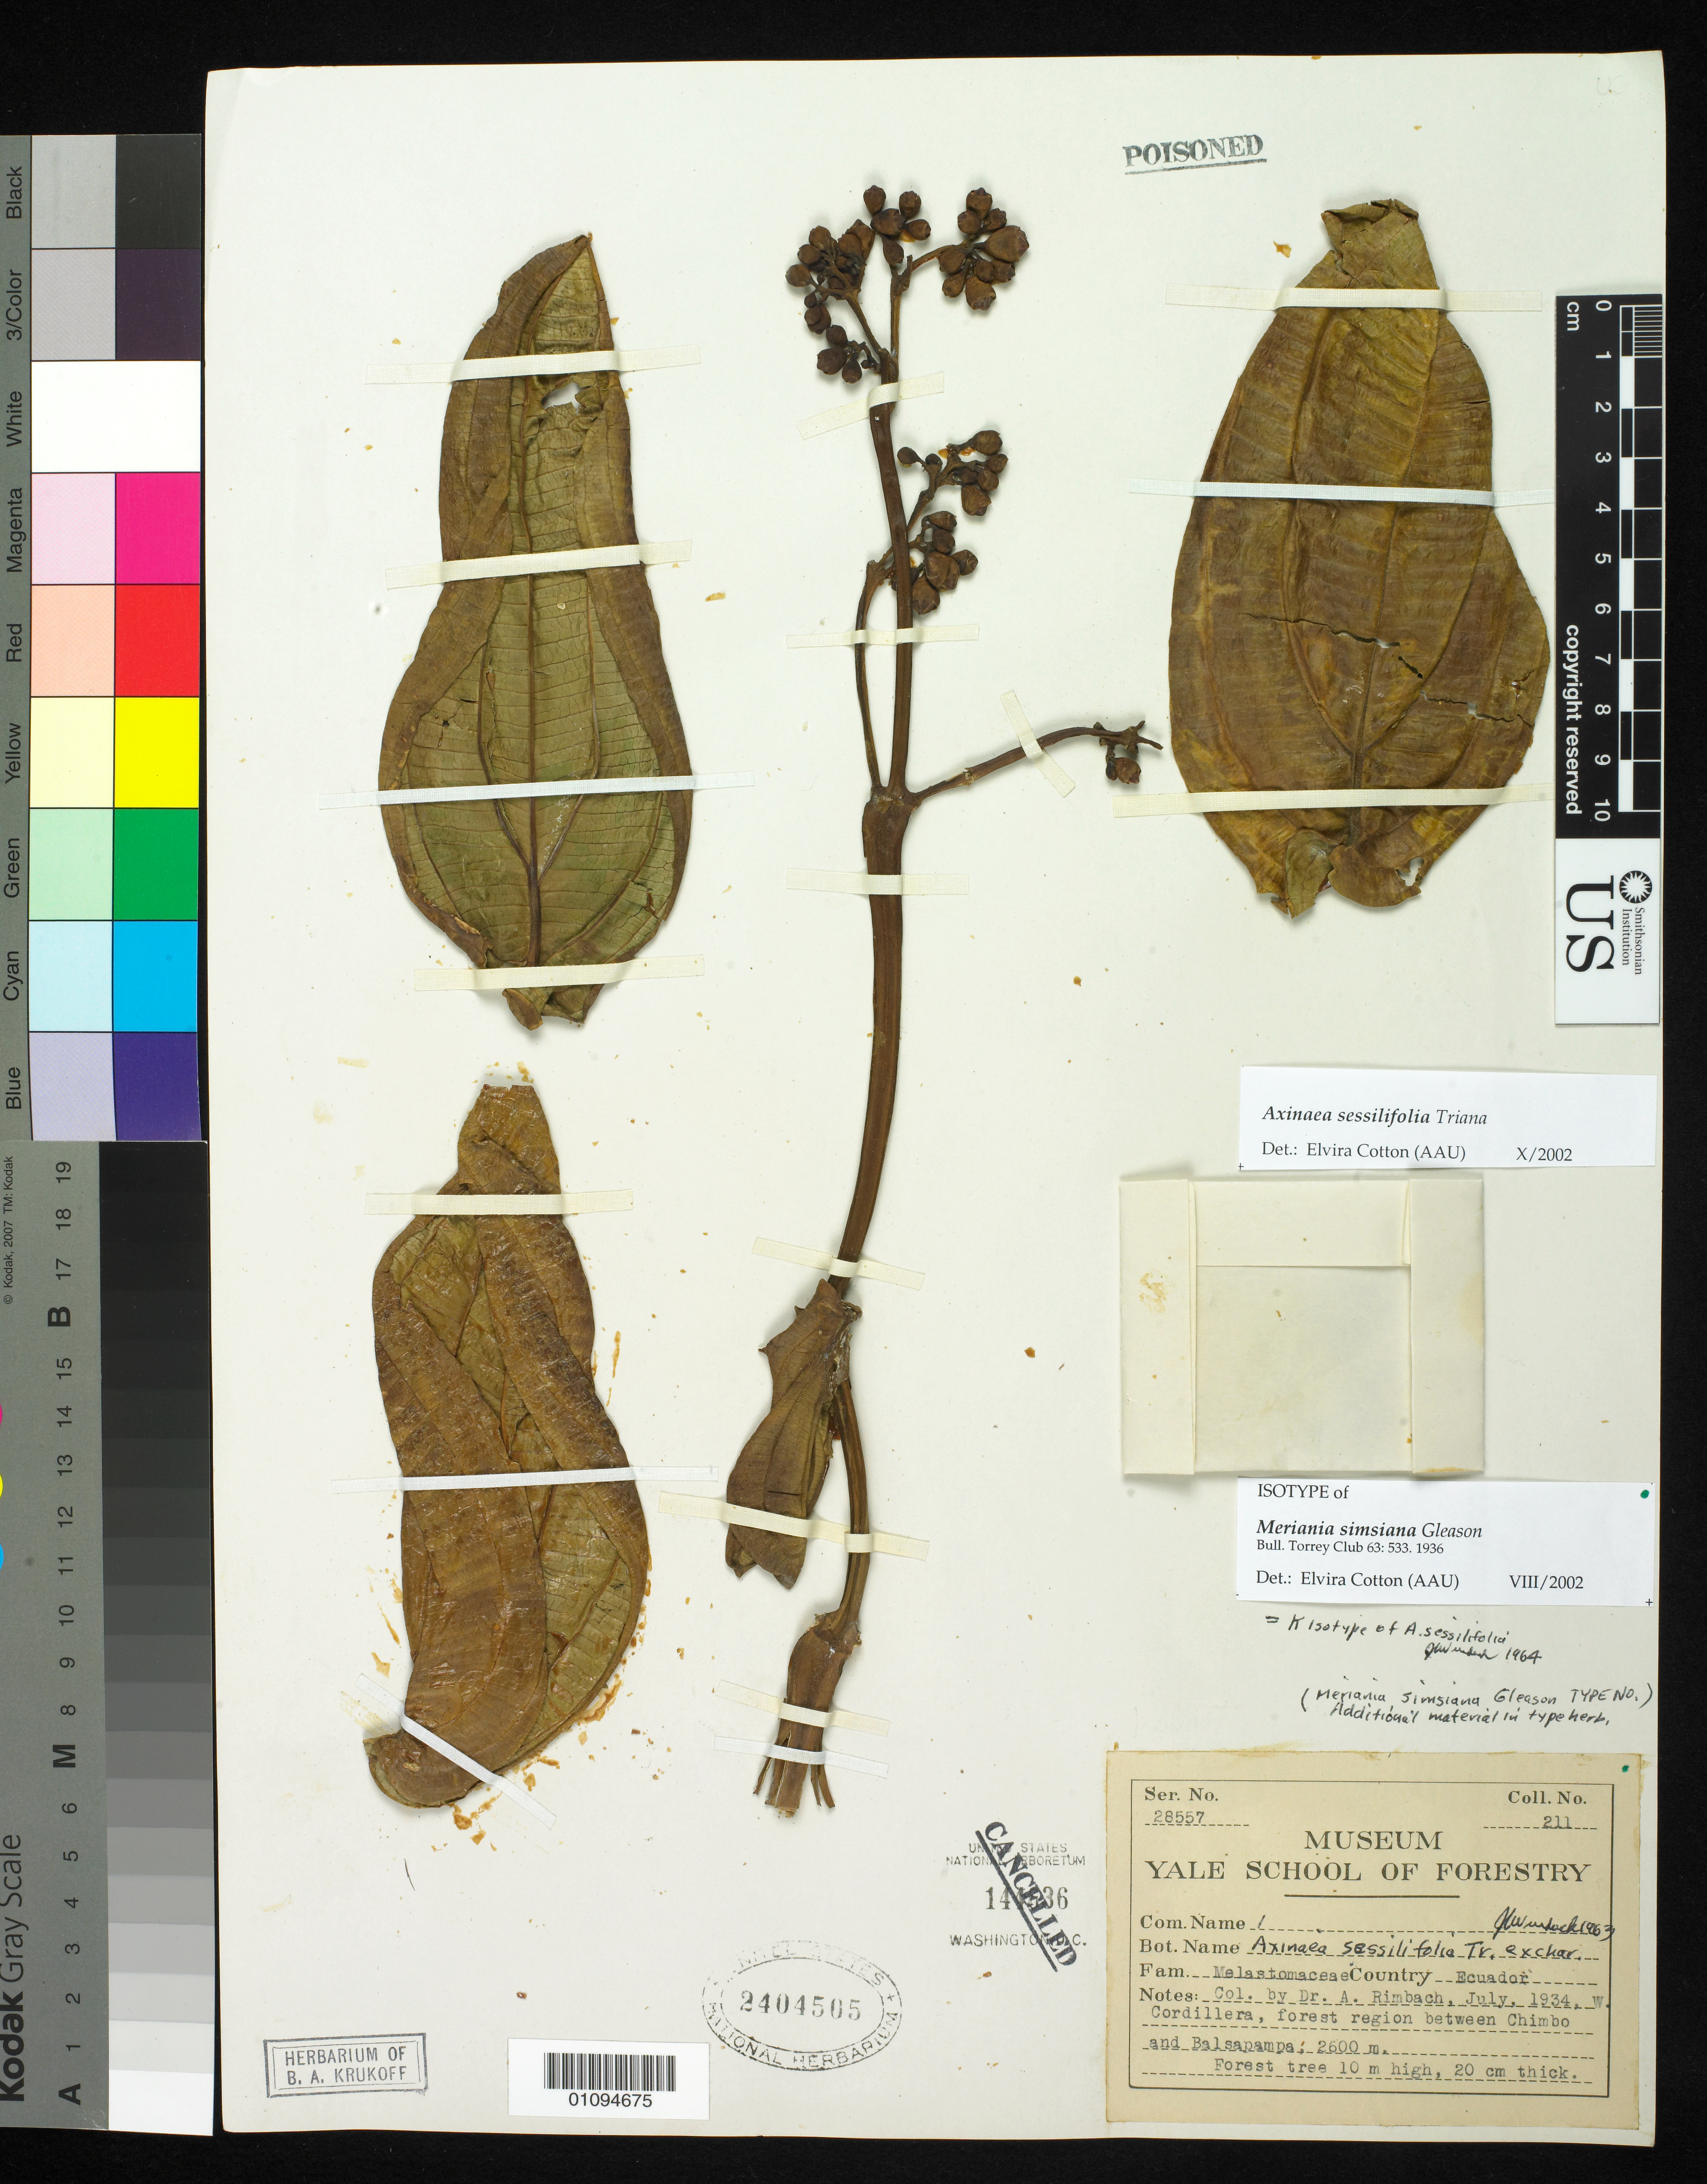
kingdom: Plantae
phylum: Tracheophyta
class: Magnoliopsida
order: Myrtales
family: Melastomataceae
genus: Meriania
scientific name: Meriania simsiana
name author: Gleason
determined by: Cotton, E.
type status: Isotype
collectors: A. Rimbach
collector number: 211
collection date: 1934-07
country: Ecuador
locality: W. Cordillera, forest region between Chimbo and Balsapampa.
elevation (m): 2600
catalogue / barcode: US 2404505